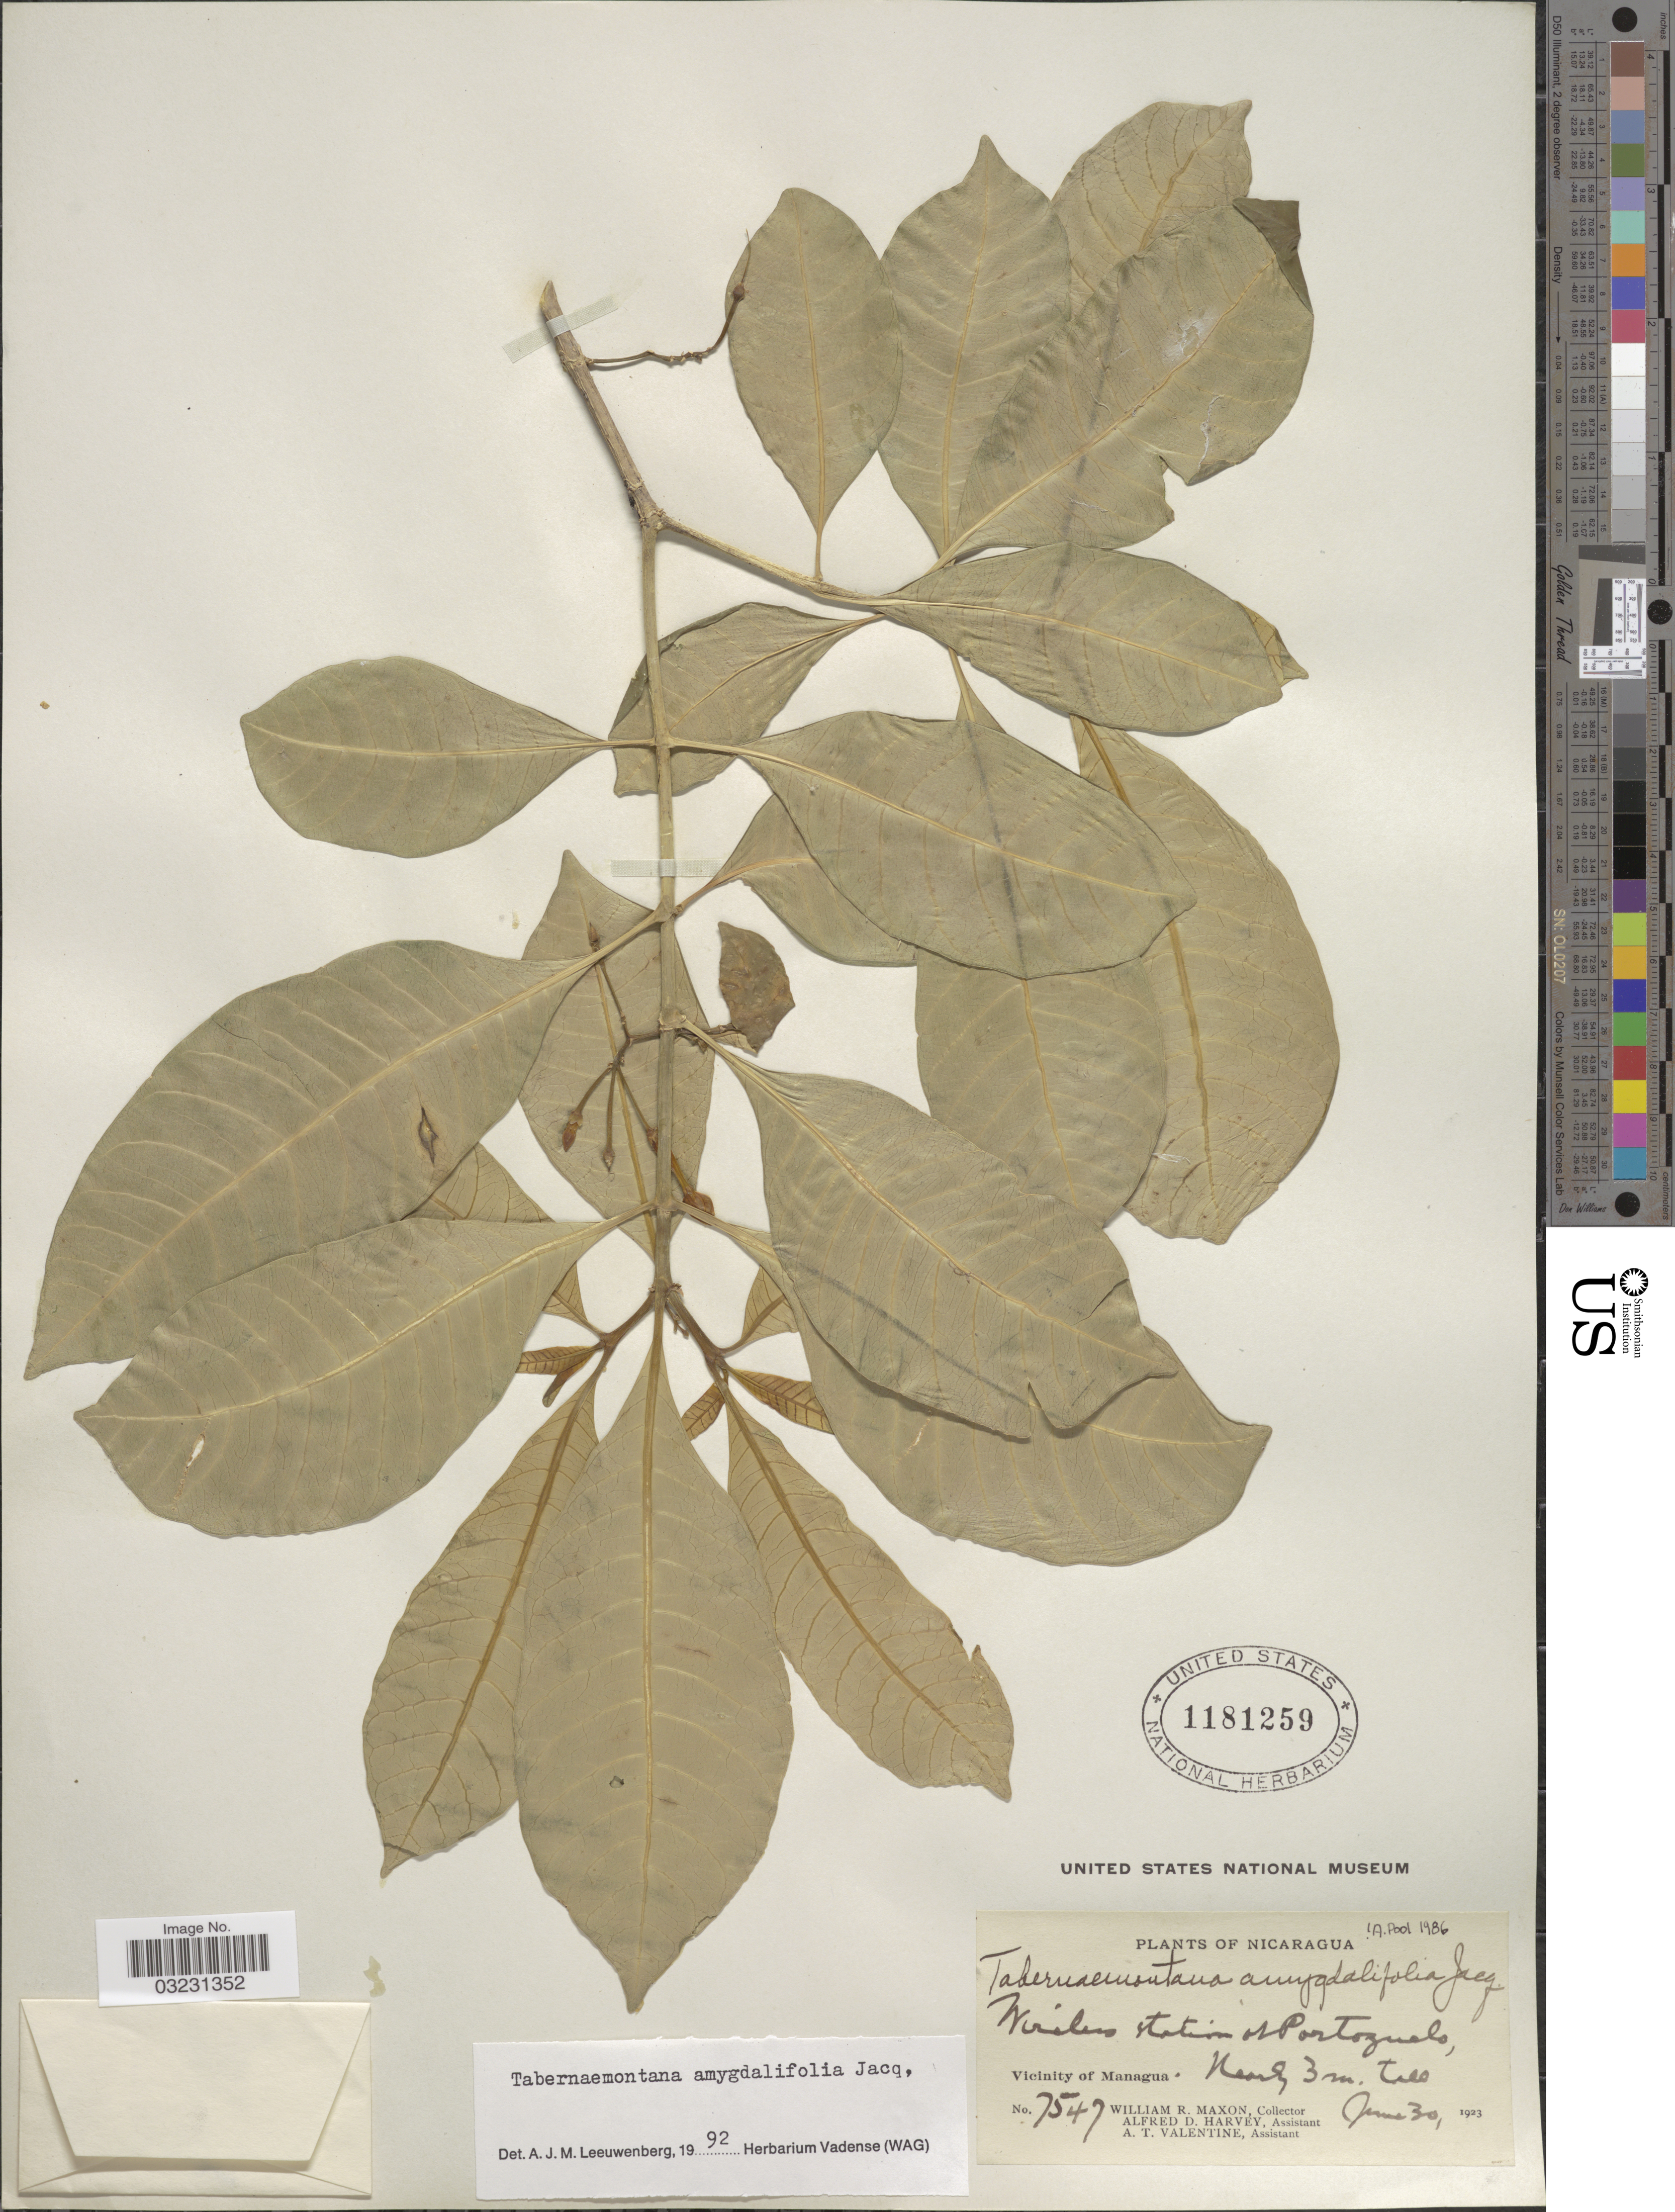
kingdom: Plantae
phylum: Tracheophyta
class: Magnoliopsida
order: Gentianales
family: Apocynaceae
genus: Tabernaemontana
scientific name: Tabernaemontana amygdalifolia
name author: Jacq.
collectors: W. R. Maxon, A. D. Harvey & A. Valentine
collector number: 7547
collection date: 1923-06-30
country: Nicaragua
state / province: Managua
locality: Wireless station of Portezuelo, Vicinity of Managua.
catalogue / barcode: US 1181259